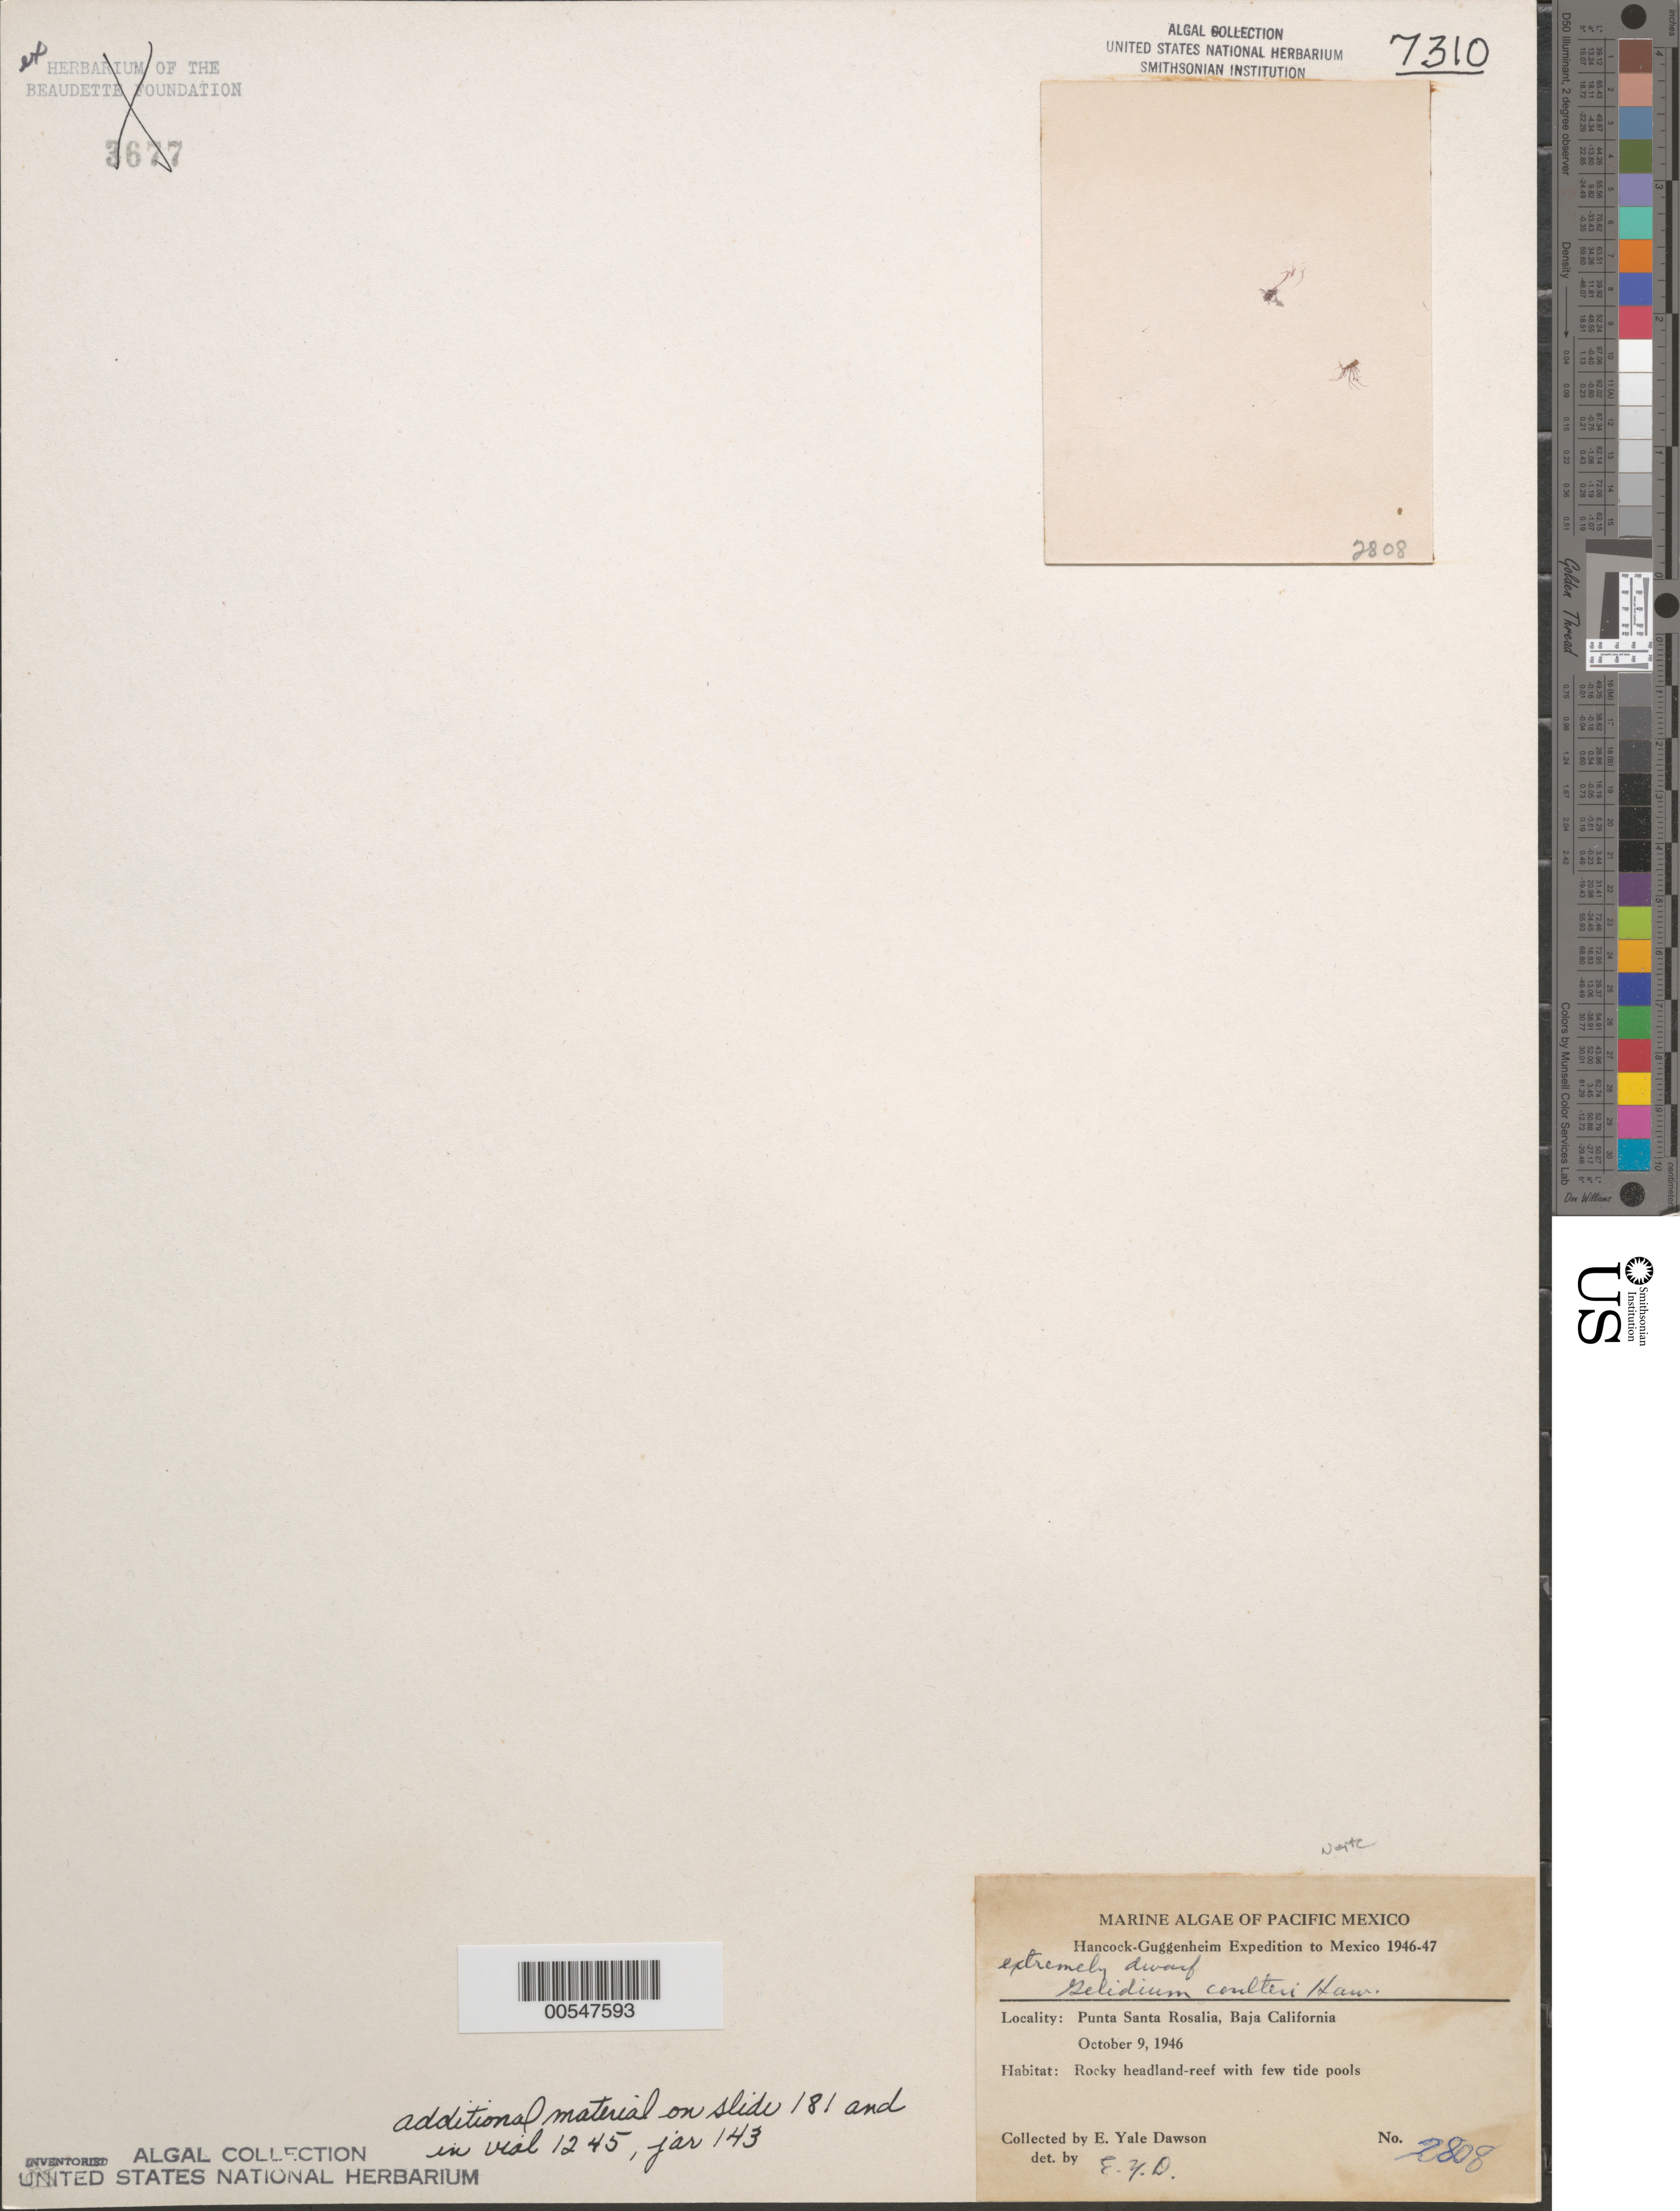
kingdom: Plantae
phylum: Rhodophyta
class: Florideophyceae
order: Gelidiales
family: Gelidiaceae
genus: Gelidium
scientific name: Gelidium coulteri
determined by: Dawson, E. Y.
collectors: E. Y. Dawson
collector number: EYD 2808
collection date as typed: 09 Oct 1946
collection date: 1946-10-09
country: Mexico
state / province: Baja California Sur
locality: Punta Santa Rosalia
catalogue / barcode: US 7310